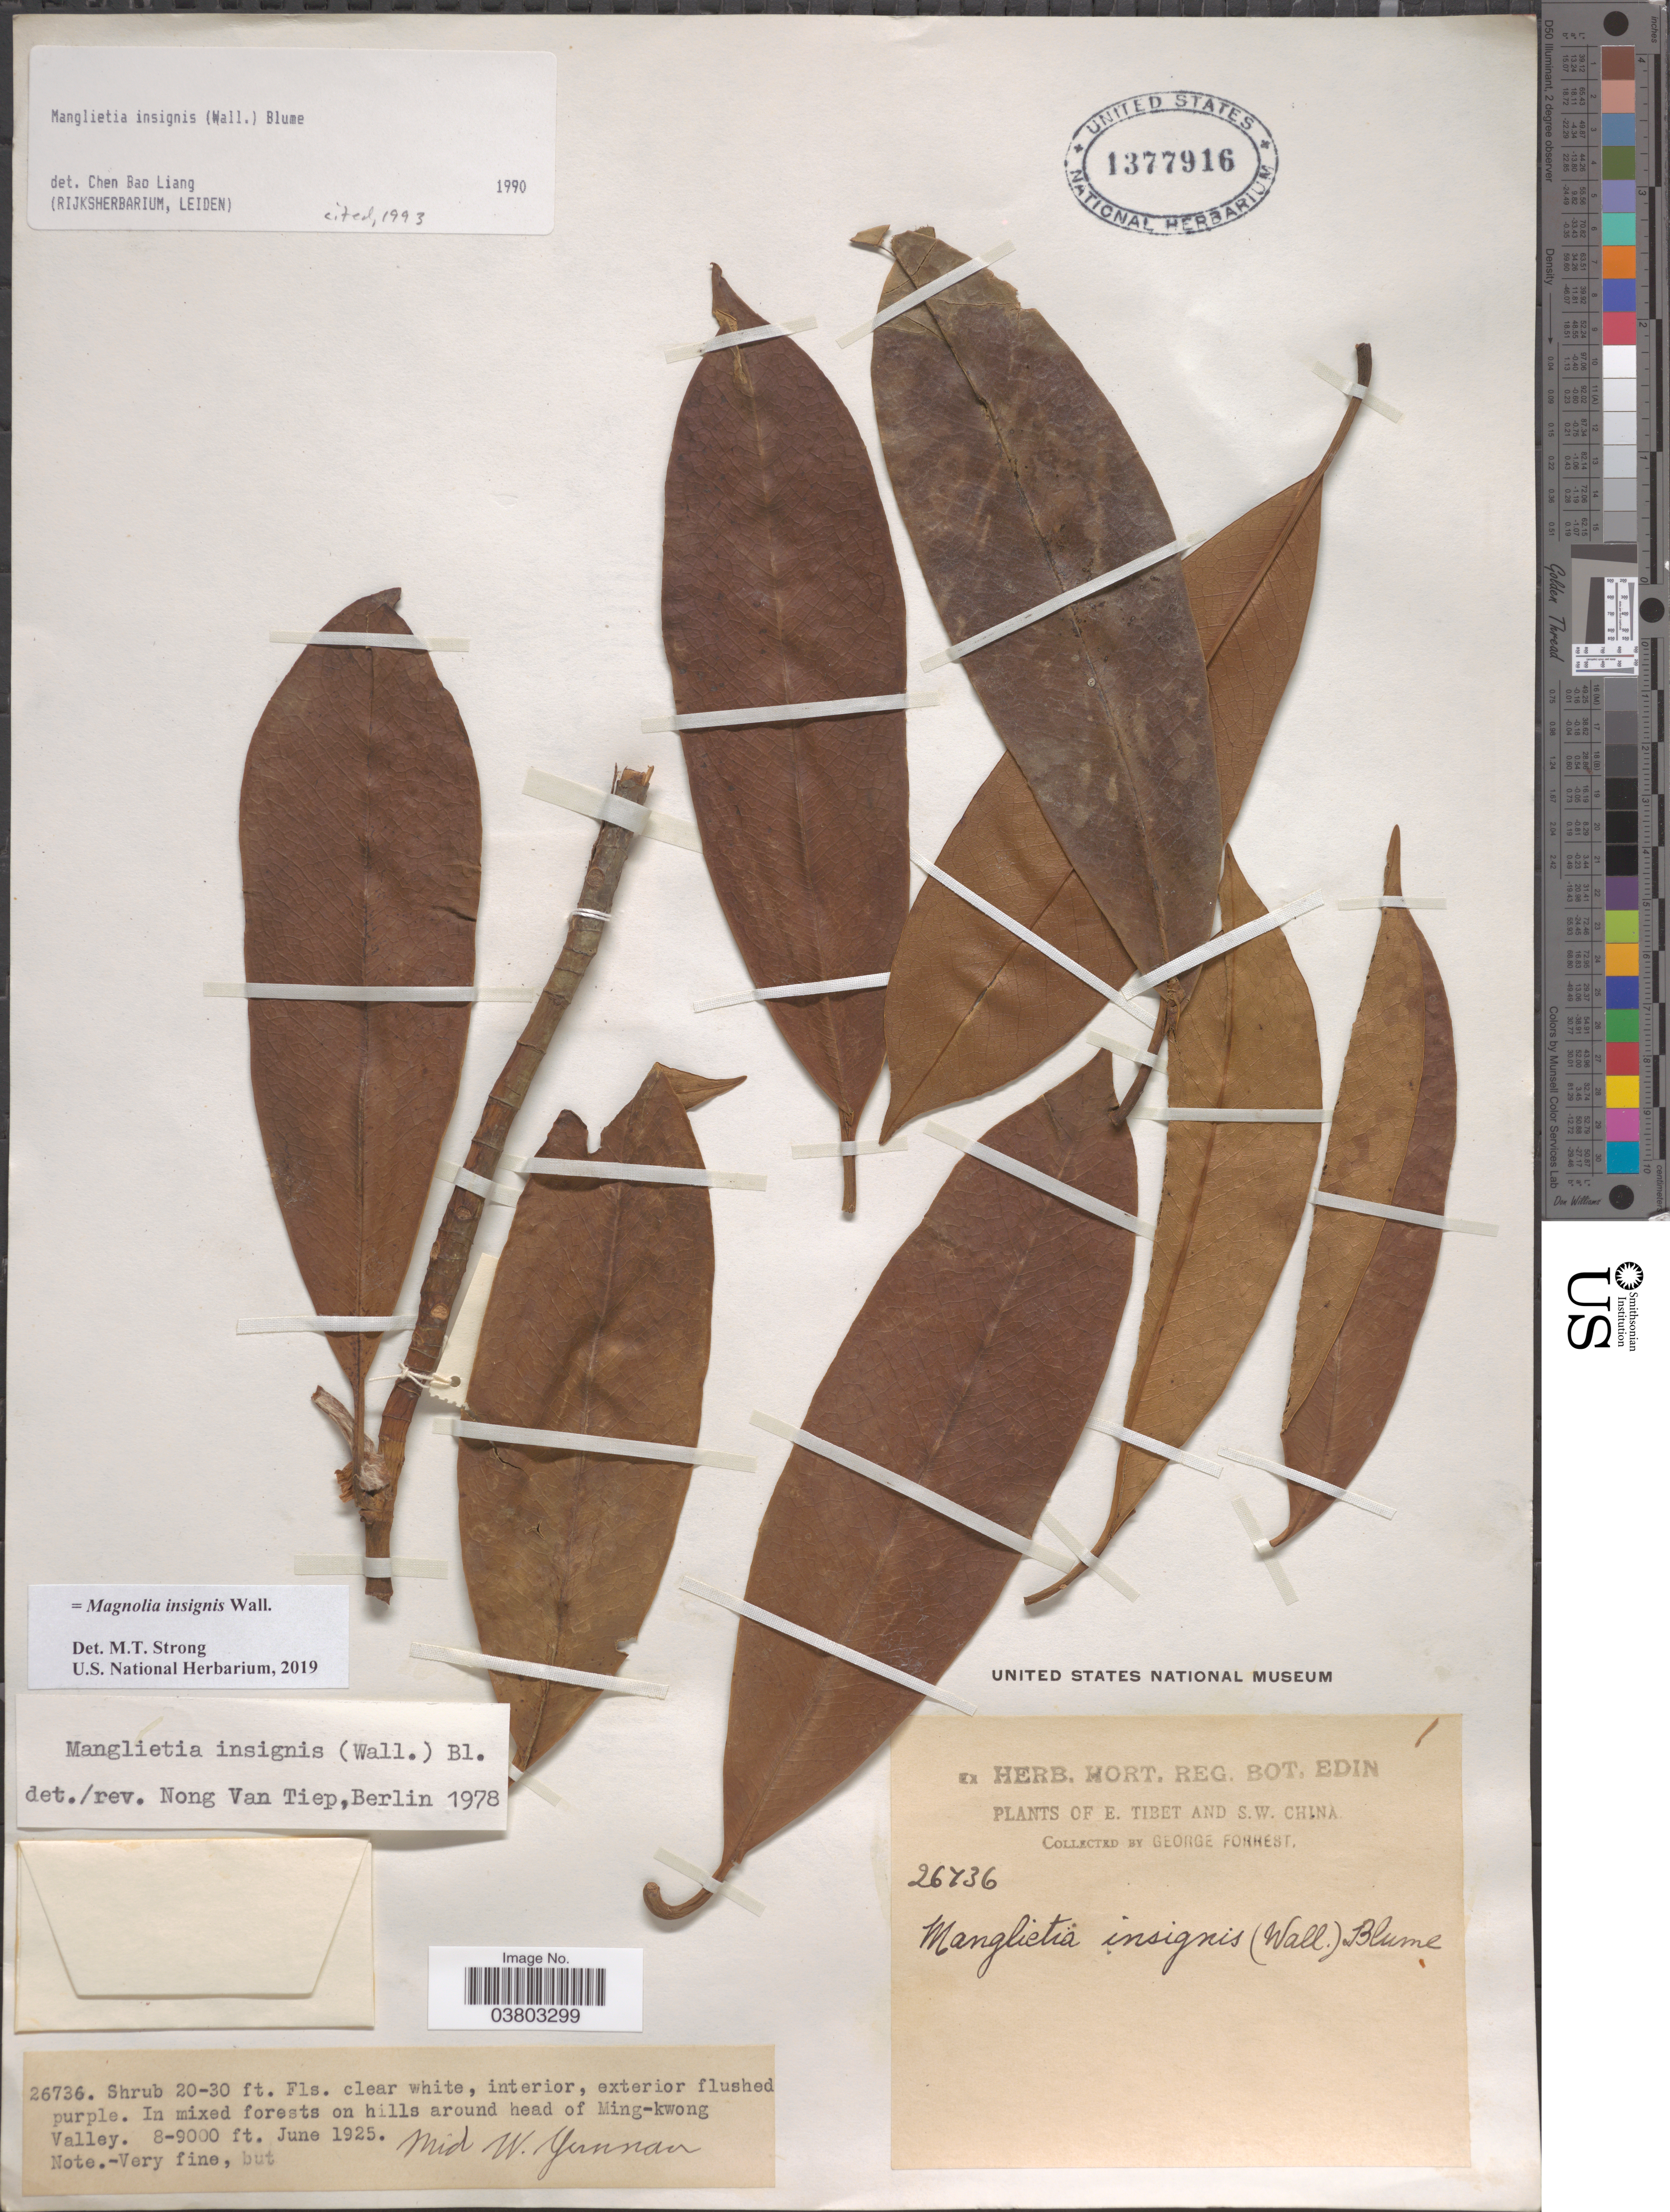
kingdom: Plantae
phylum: Tracheophyta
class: Magnoliopsida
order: Magnoliales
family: Magnoliaceae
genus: Magnolia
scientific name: Magnolia insignis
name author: Wall.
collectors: G. Forrest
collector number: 26736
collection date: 1925-06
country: China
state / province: Xizang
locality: E. Tibet and S.W. China. In mixed forests on hills around head of Ming-kwong Valley.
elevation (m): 2438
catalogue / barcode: US 1377916